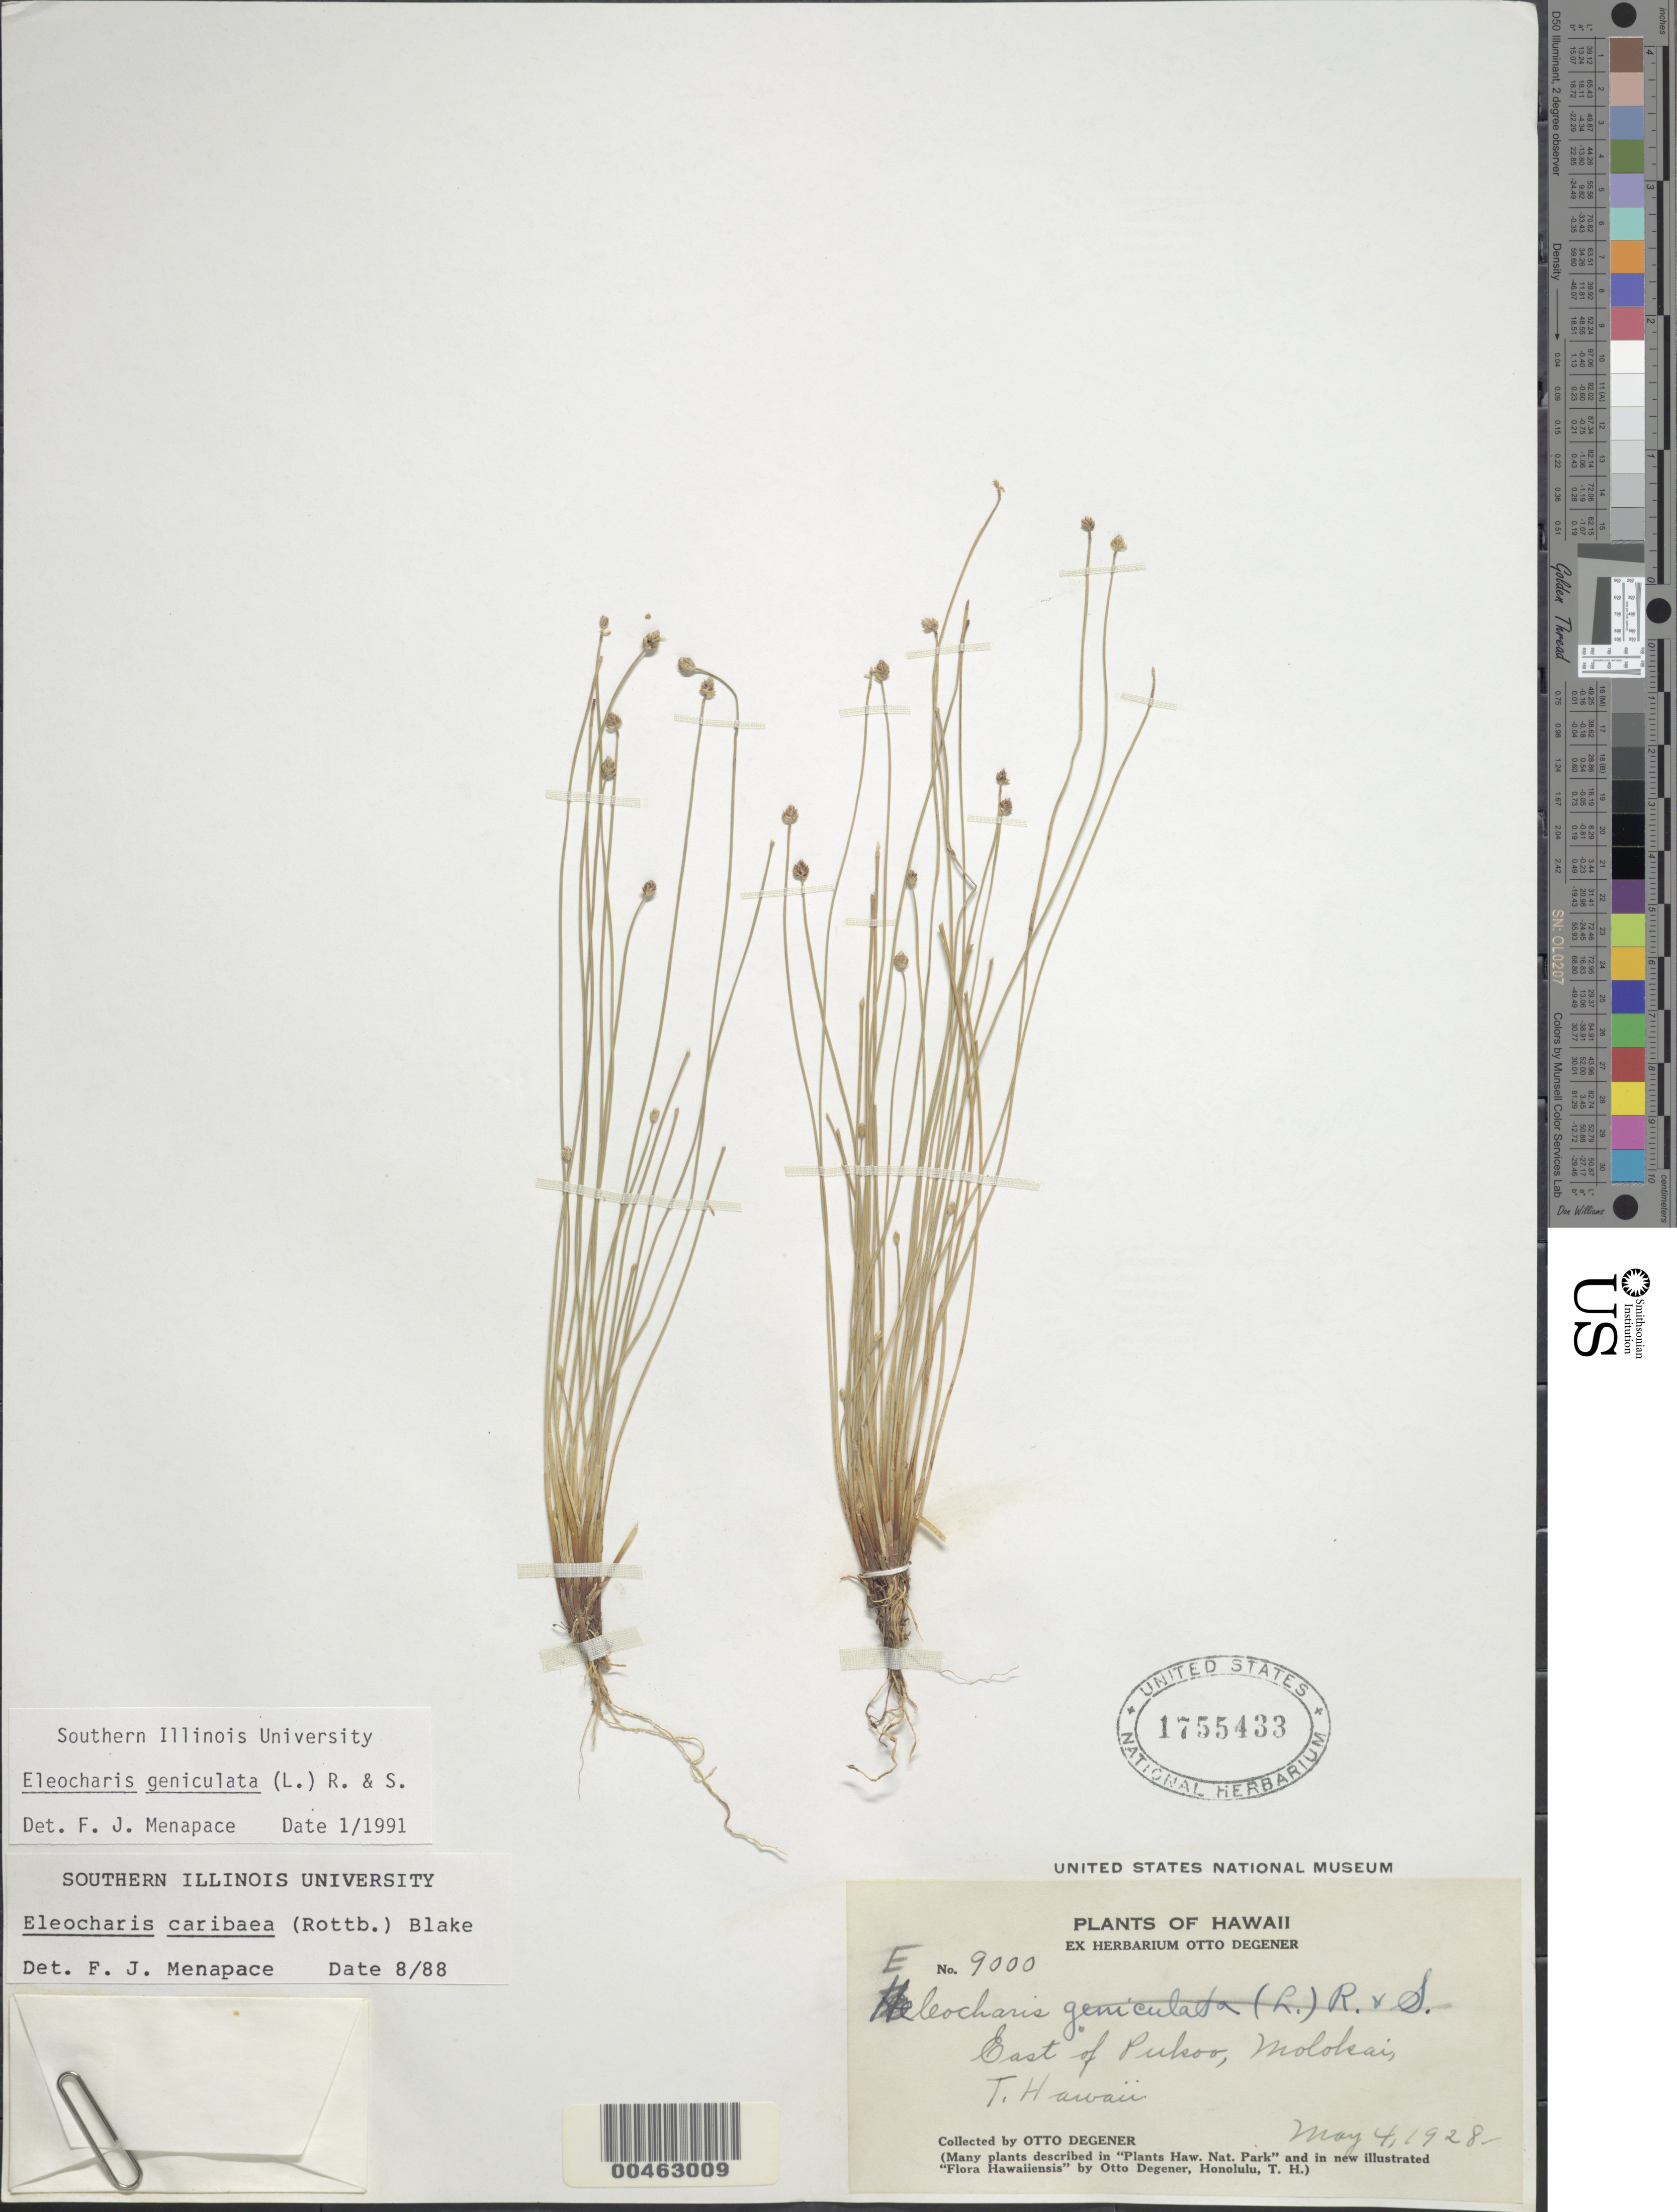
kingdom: Plantae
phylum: Tracheophyta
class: Liliopsida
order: Poales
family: Cyperaceae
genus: Eleocharis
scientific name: Eleocharis geniculata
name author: (L.) Roem. & Schult.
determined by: Menapace, F. J.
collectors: O. Degener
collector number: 9000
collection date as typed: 4 May 1928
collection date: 1928-05-04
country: United States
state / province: Hawaii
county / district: Maui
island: Moloka'i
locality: E of Pukoo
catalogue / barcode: US 1755433